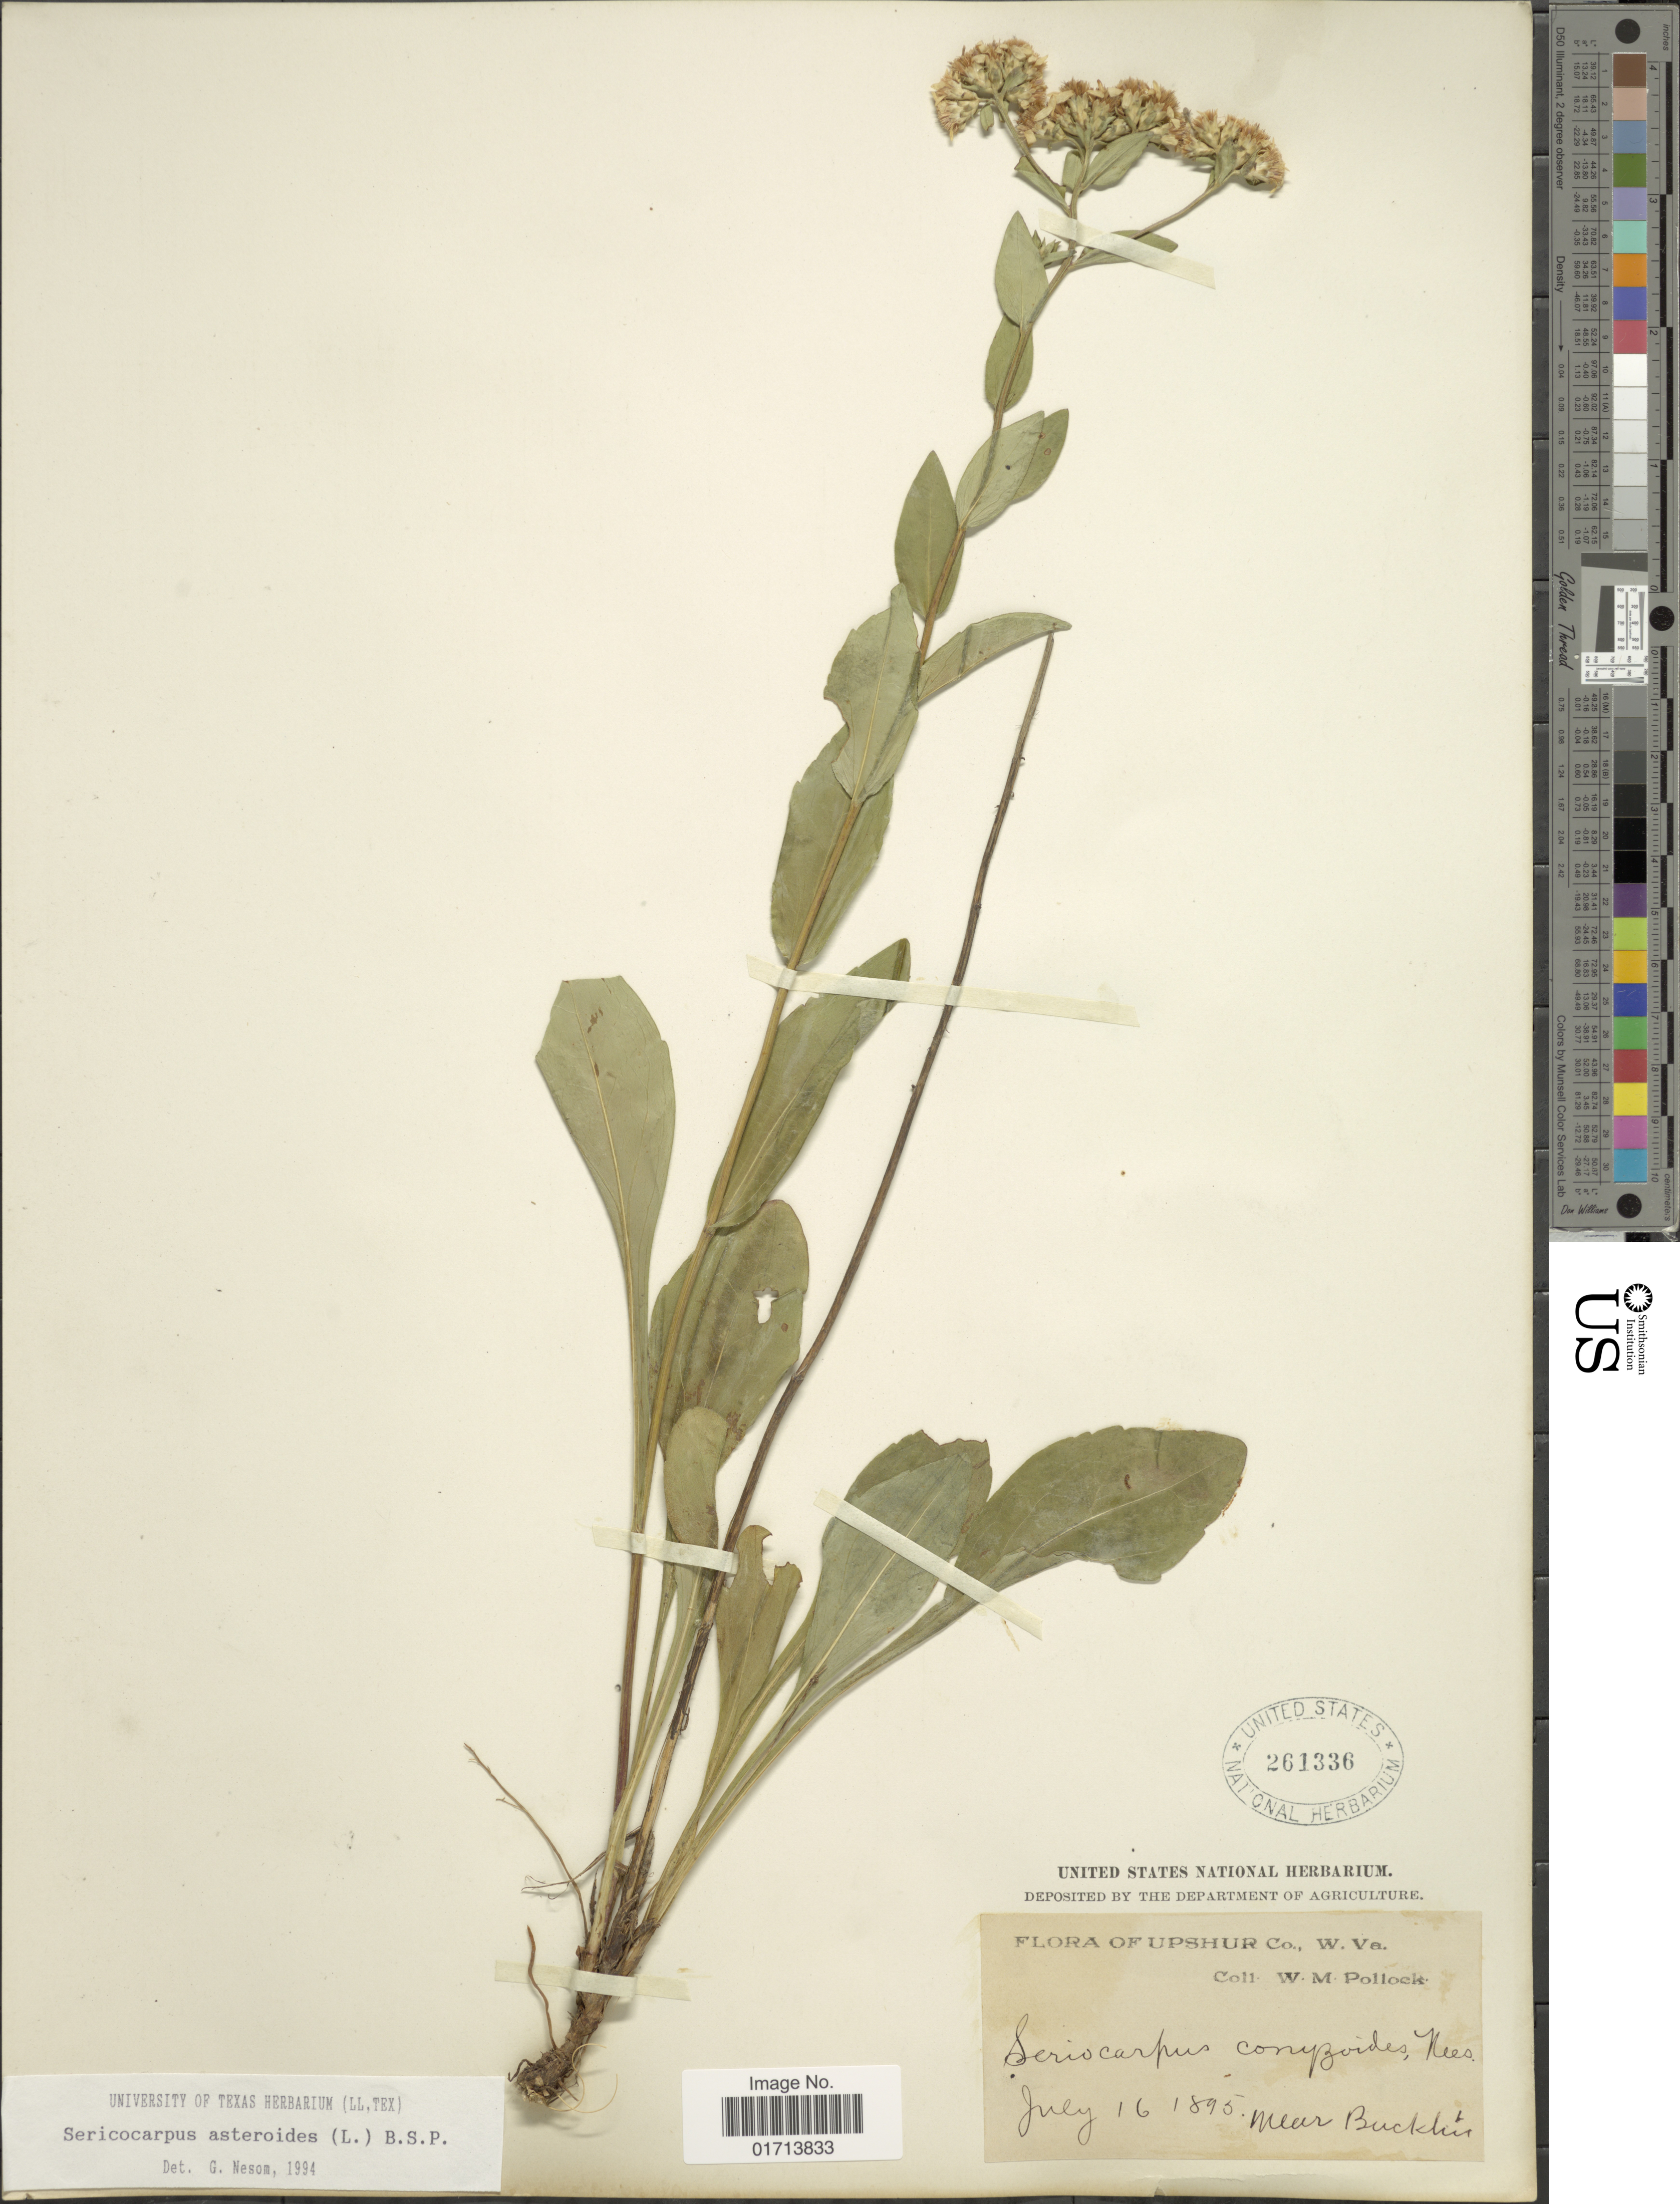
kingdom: Plantae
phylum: Tracheophyta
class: Magnoliopsida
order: Asterales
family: Asteraceae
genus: Sericocarpus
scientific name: Sericocarpus asteroides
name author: (L.) Britton, Stearns & Poggenb.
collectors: W. M. Pollock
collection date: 1895-07-16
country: United States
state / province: West Virginia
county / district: Upshur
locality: W. Va. near Bucklin.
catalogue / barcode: US 261336